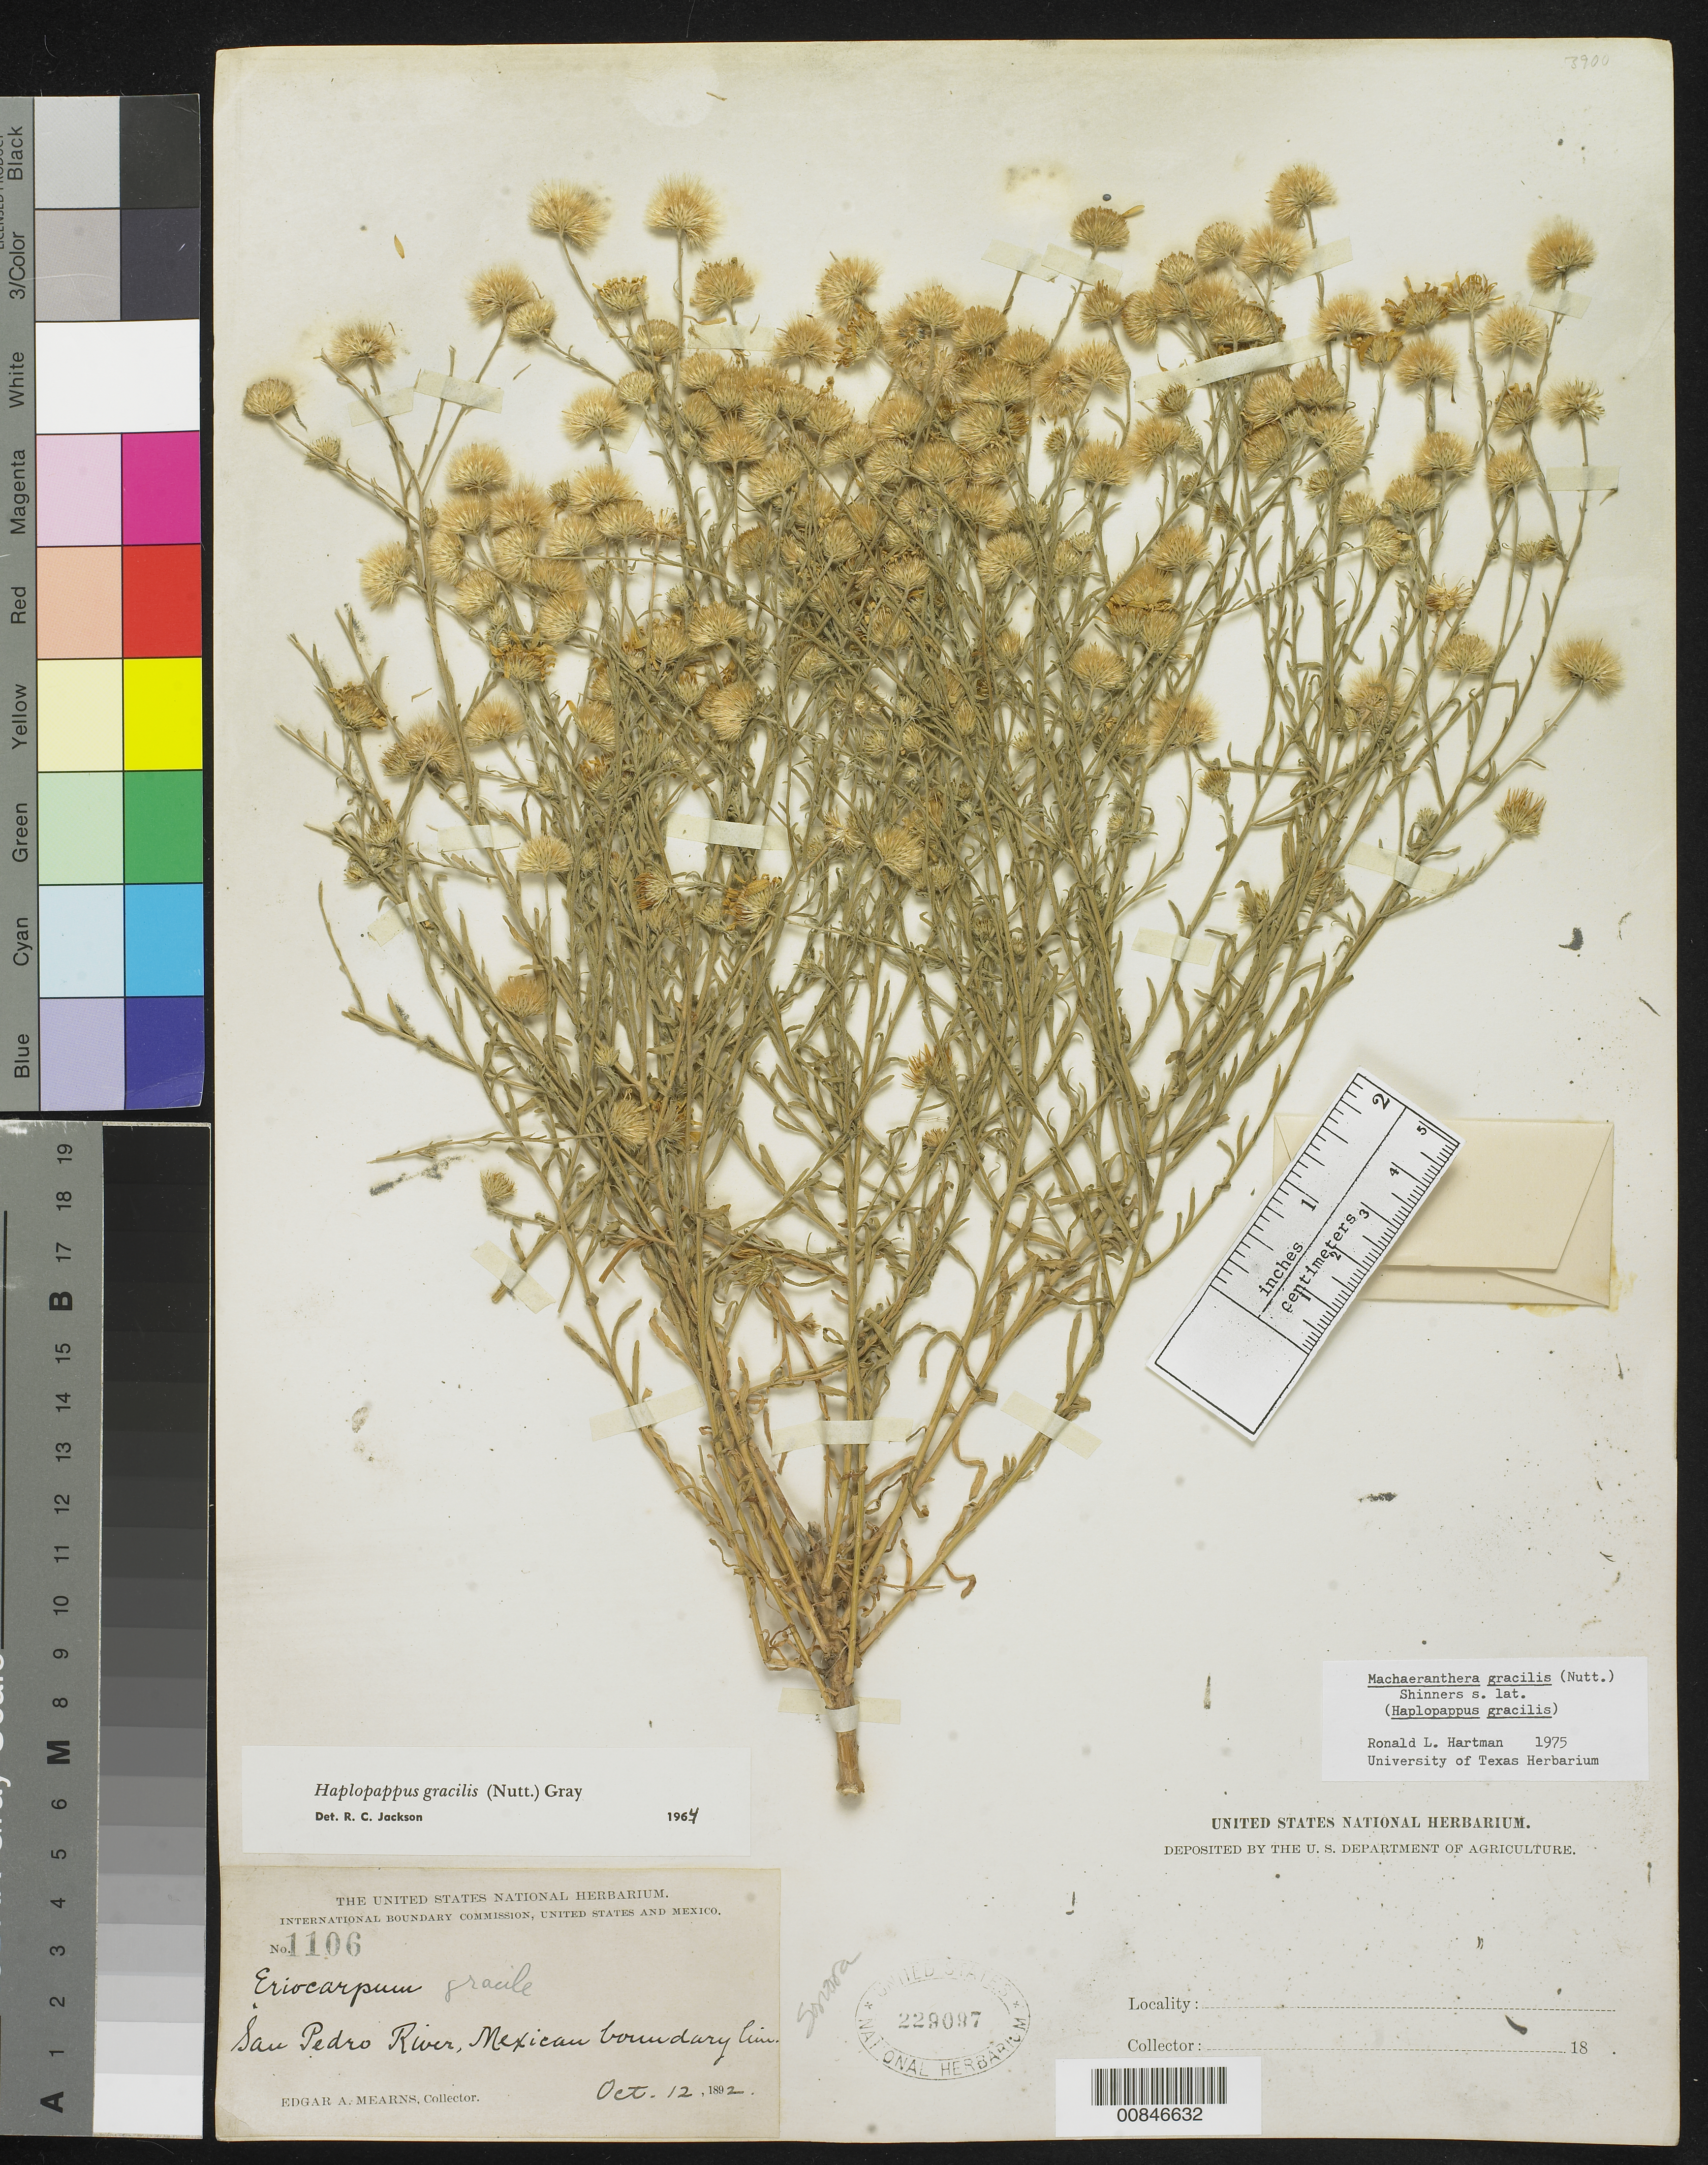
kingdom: Plantae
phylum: Tracheophyta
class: Magnoliopsida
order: Asterales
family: Asteraceae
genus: Machaeranthera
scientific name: Machaeranthera gracilis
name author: (Nutt.) Shinners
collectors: E. A. Mearns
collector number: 1106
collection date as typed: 12 Oct 1892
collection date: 1892-10-12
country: Mexico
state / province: Sonora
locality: San Pedro River, Mexican Boundary Line.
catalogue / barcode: US 229097